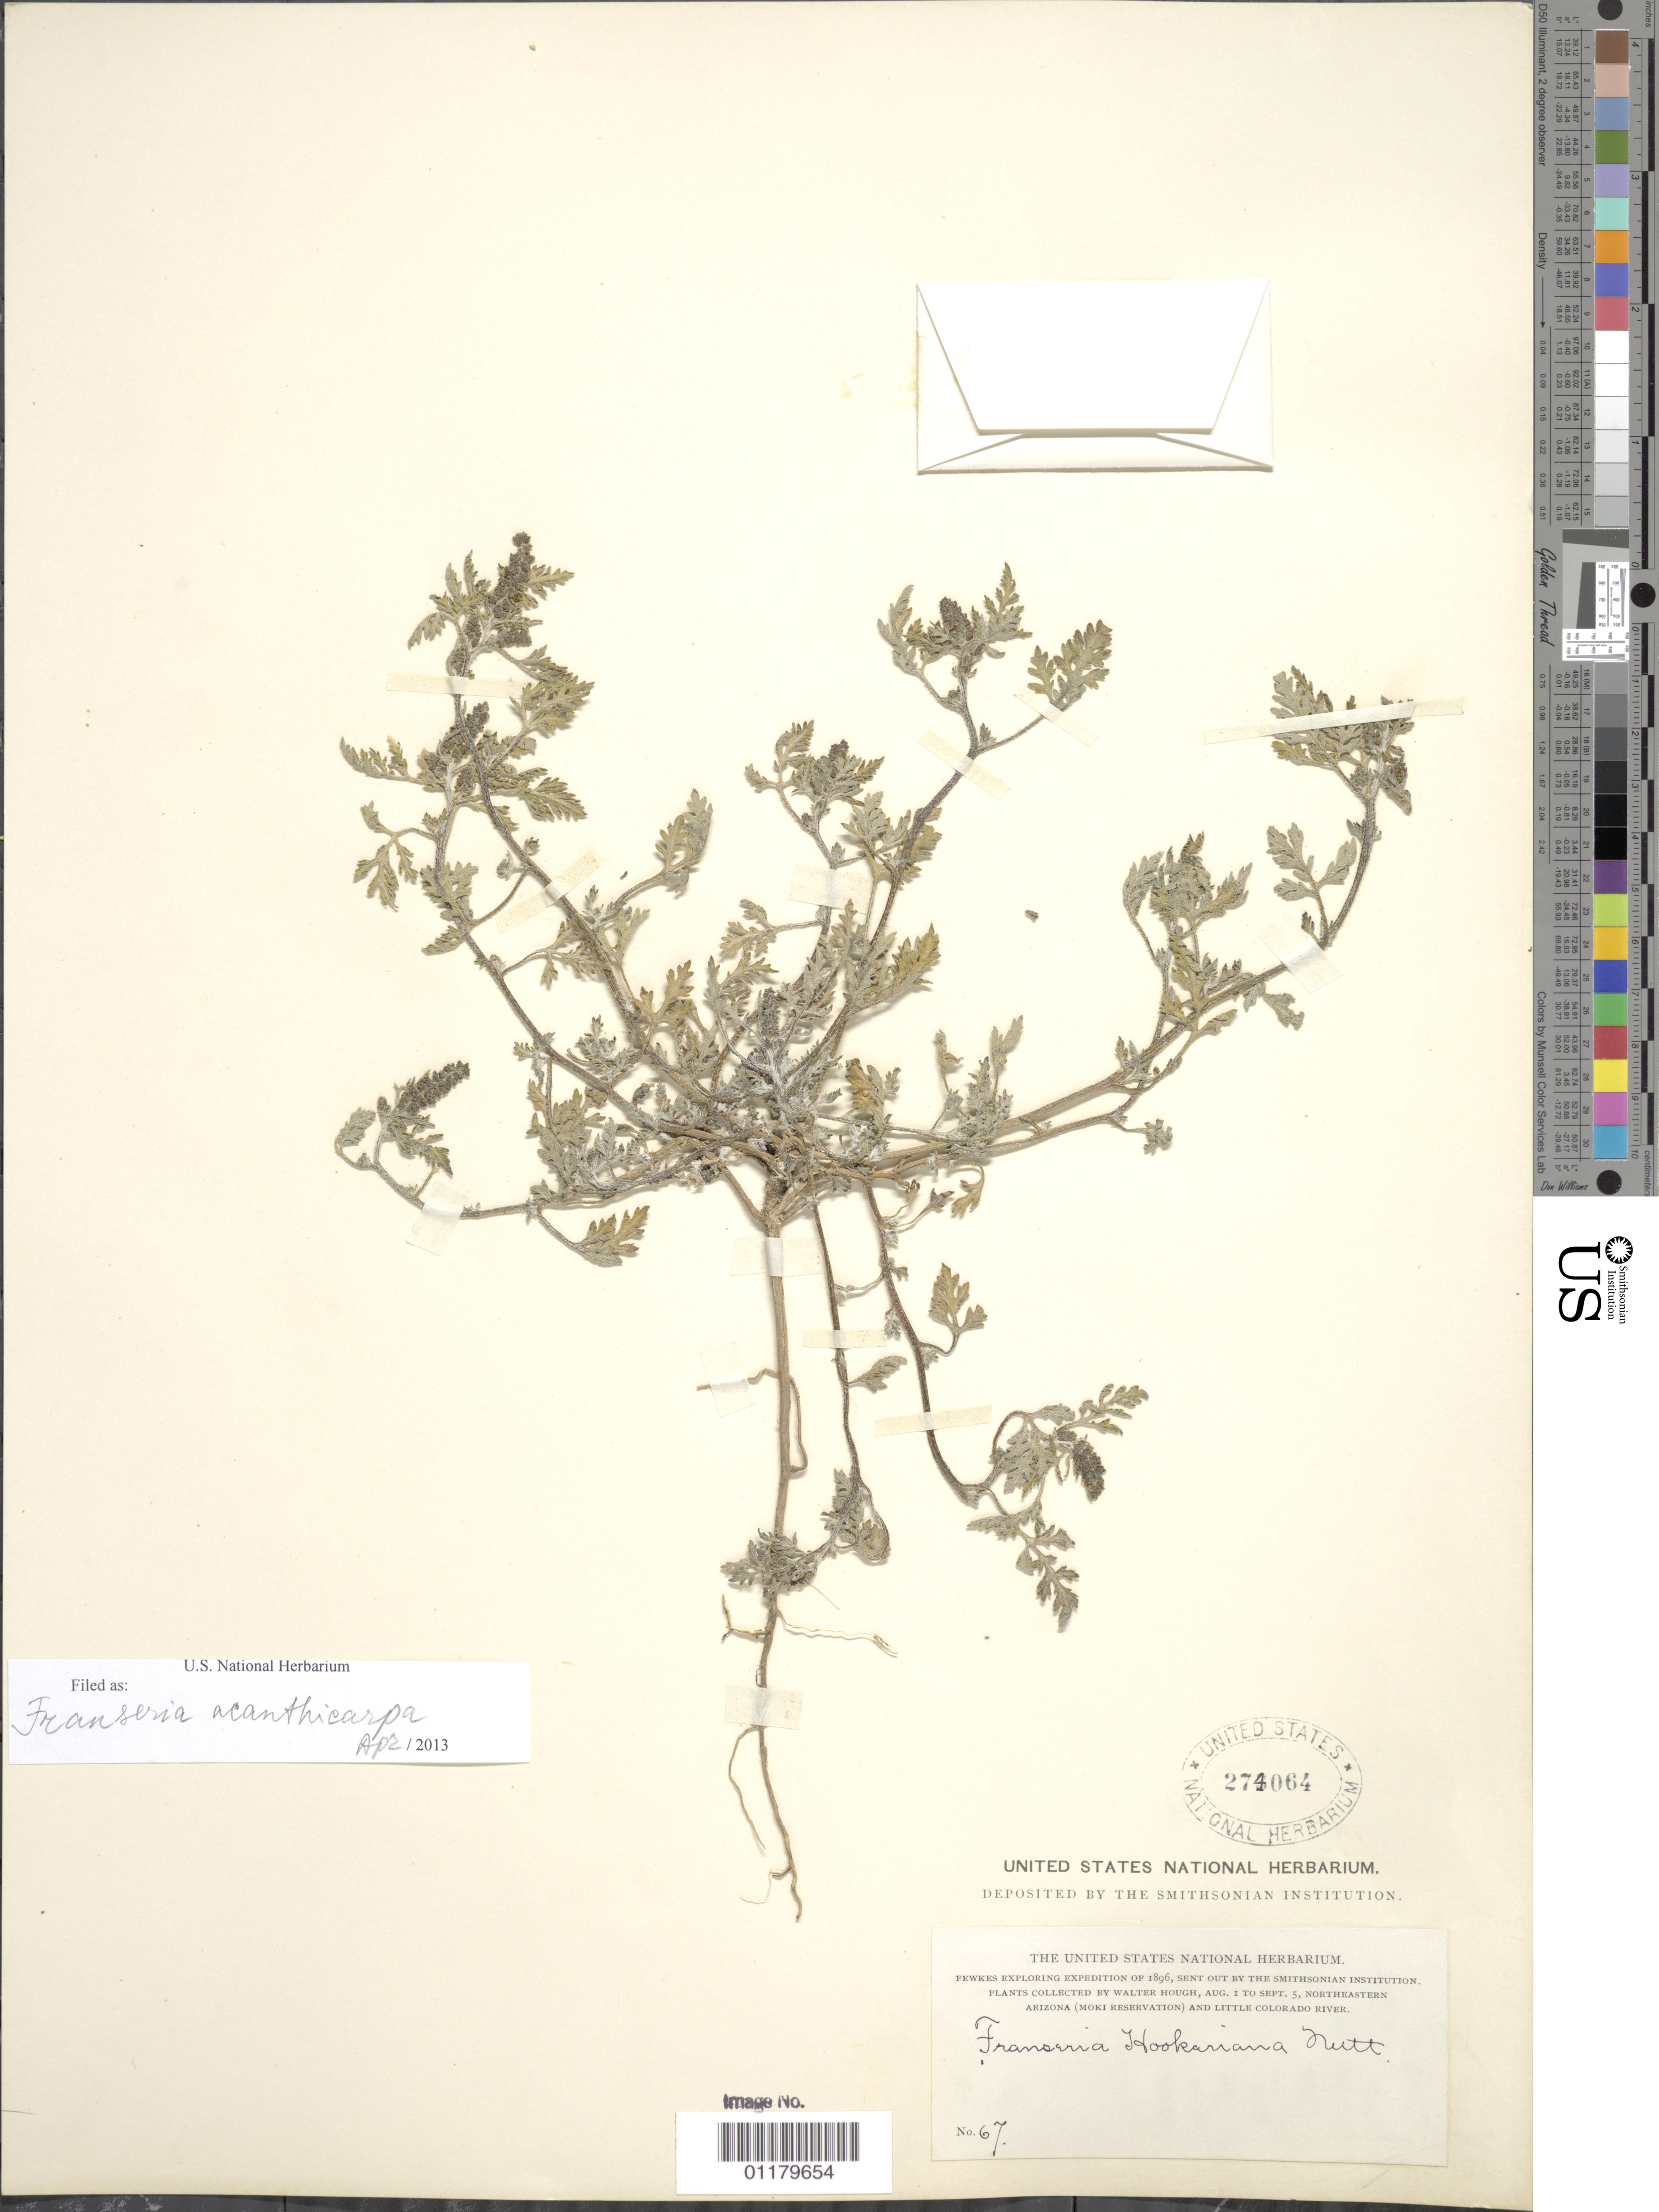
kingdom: Plantae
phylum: Tracheophyta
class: Magnoliopsida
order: Asterales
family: Asteraceae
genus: Franseria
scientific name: Franseria acanthicarpa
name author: Coville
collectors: W. Hough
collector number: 67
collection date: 1896-08-01/1896-09-05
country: United States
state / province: Arizona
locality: Moki Reservation and Little Colorado River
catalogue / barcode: US 274064